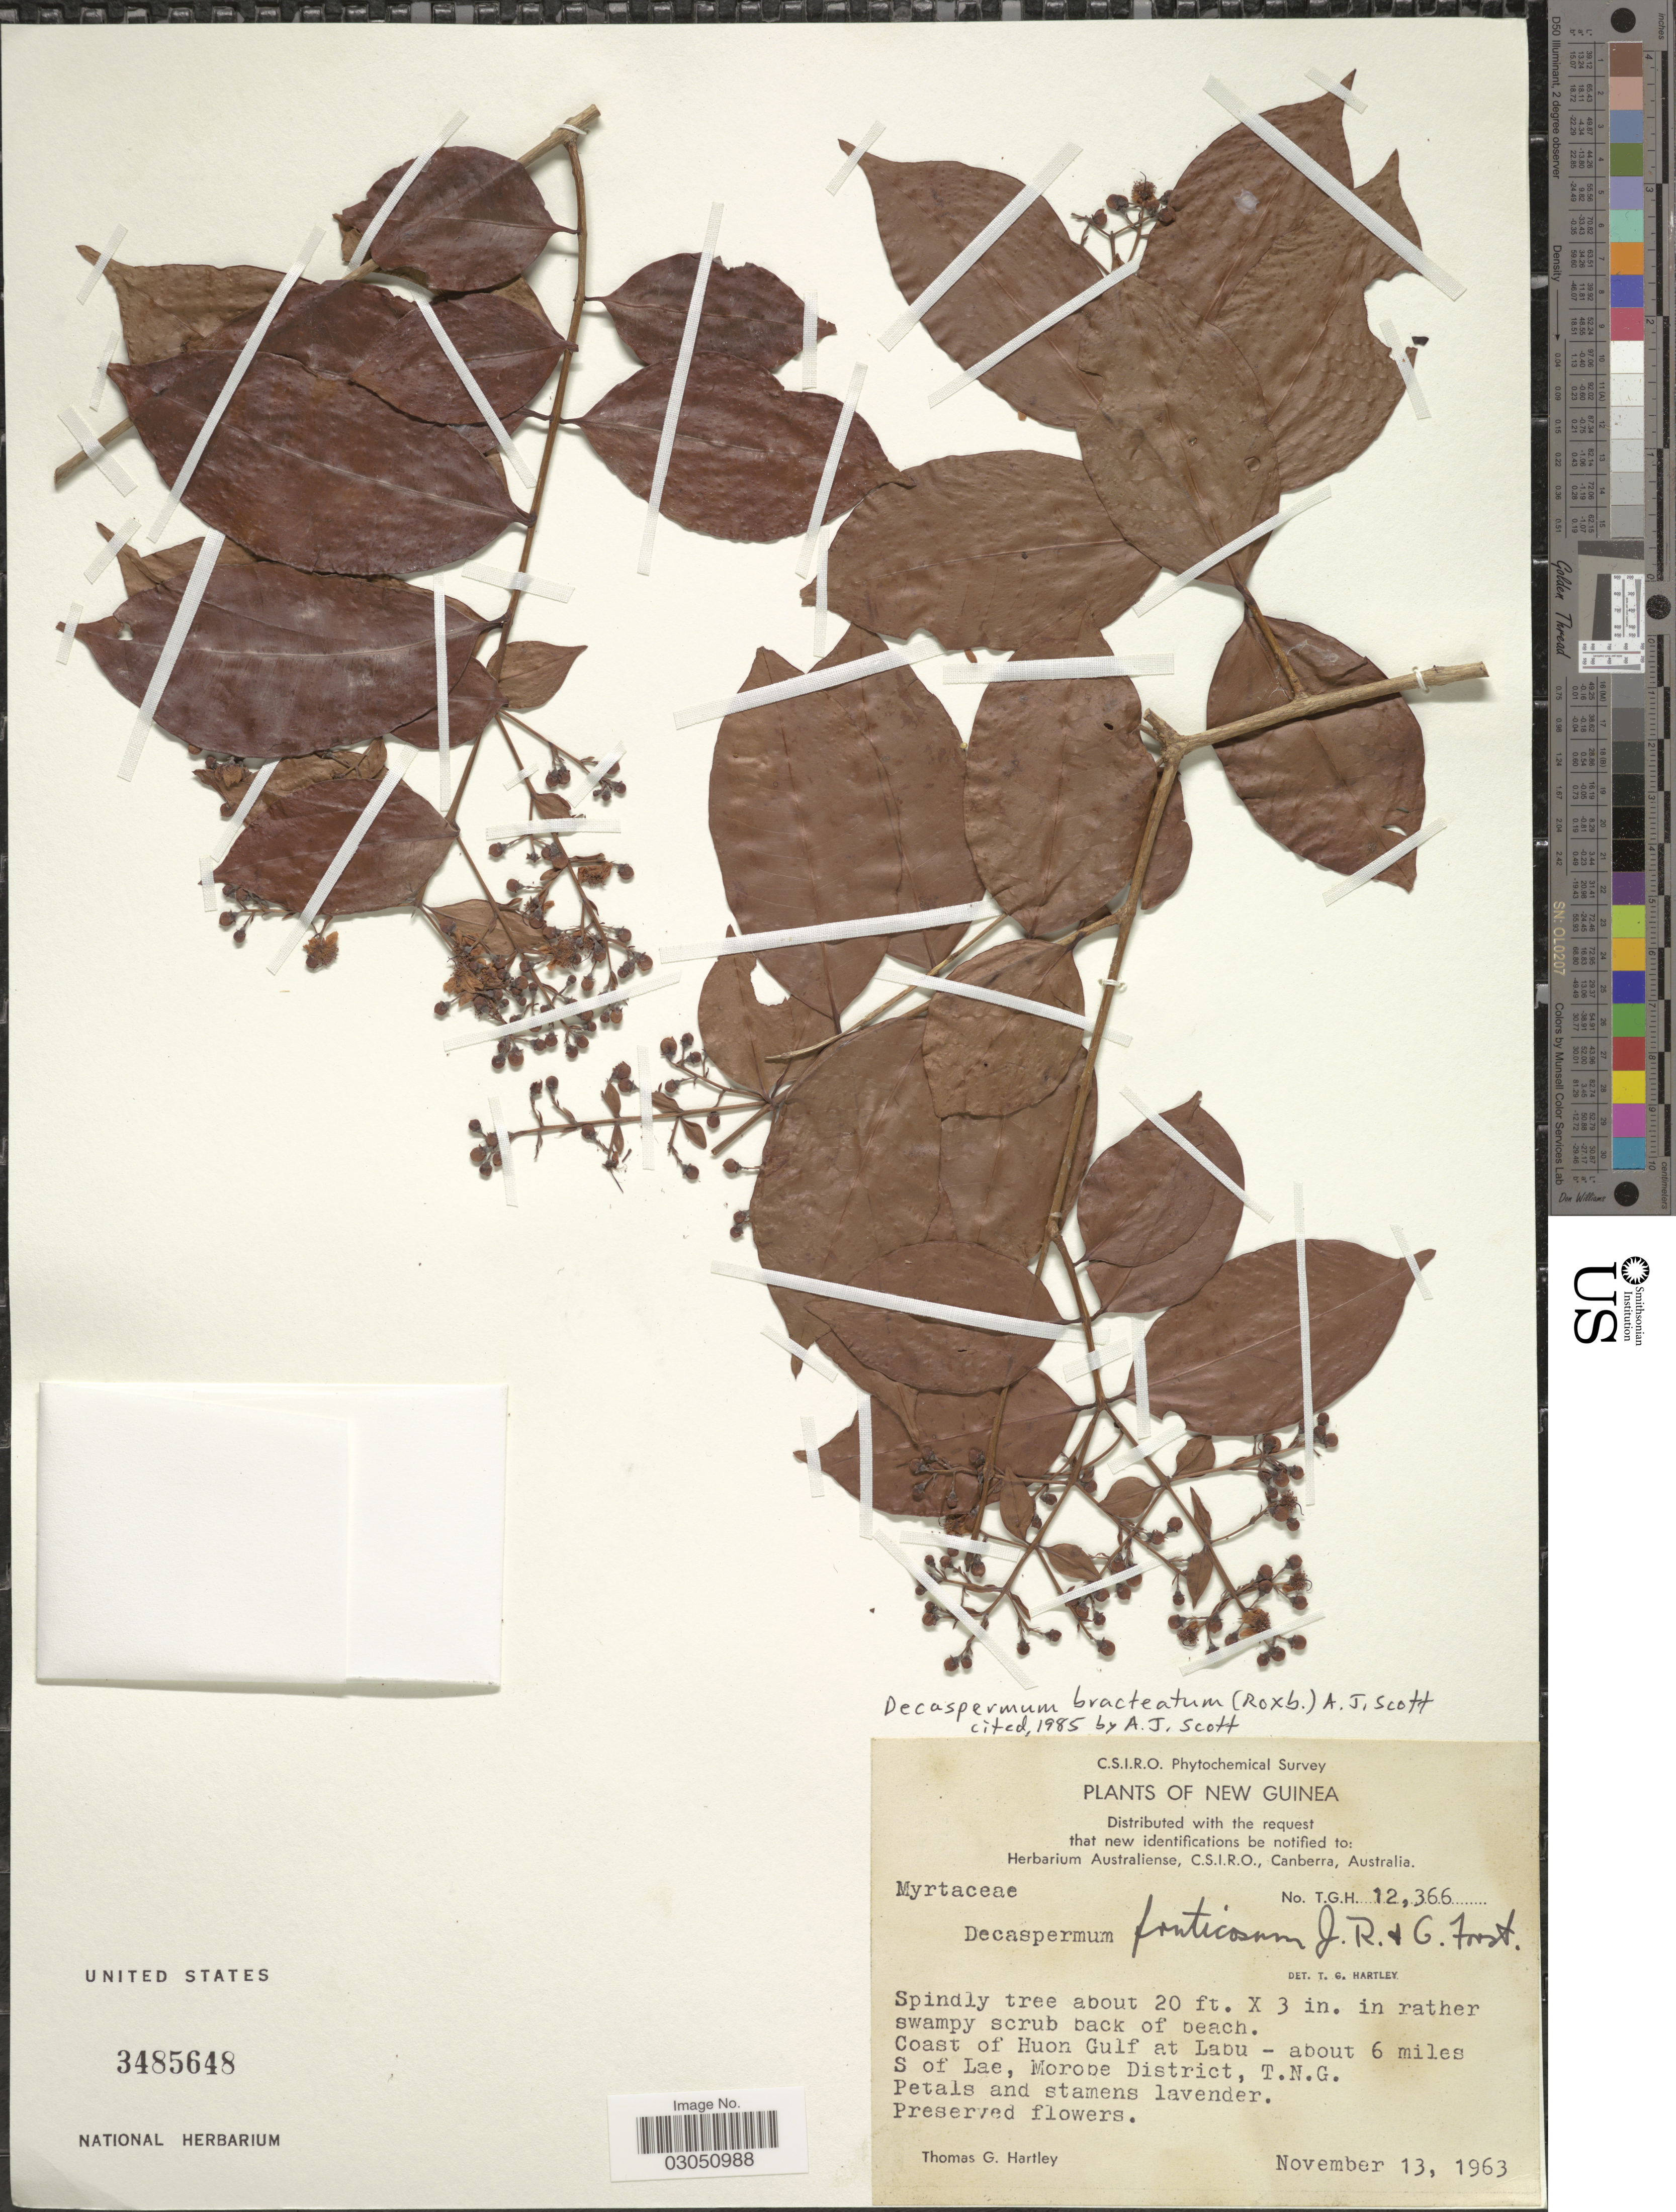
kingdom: Plantae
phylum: Tracheophyta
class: Magnoliopsida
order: Myrtales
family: Myrtaceae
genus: Decaspermum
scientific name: Decaspermum belense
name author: Merr. & L.M. Perry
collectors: T. Hartley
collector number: T.G.H. 12366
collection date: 1963-11-13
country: Papua New Guinea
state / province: Morobe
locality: New Guinea. Coast of Huon Gulf at Labu - about 6 miles S of Lae, Morobe District, T.N.G.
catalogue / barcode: US 3485648